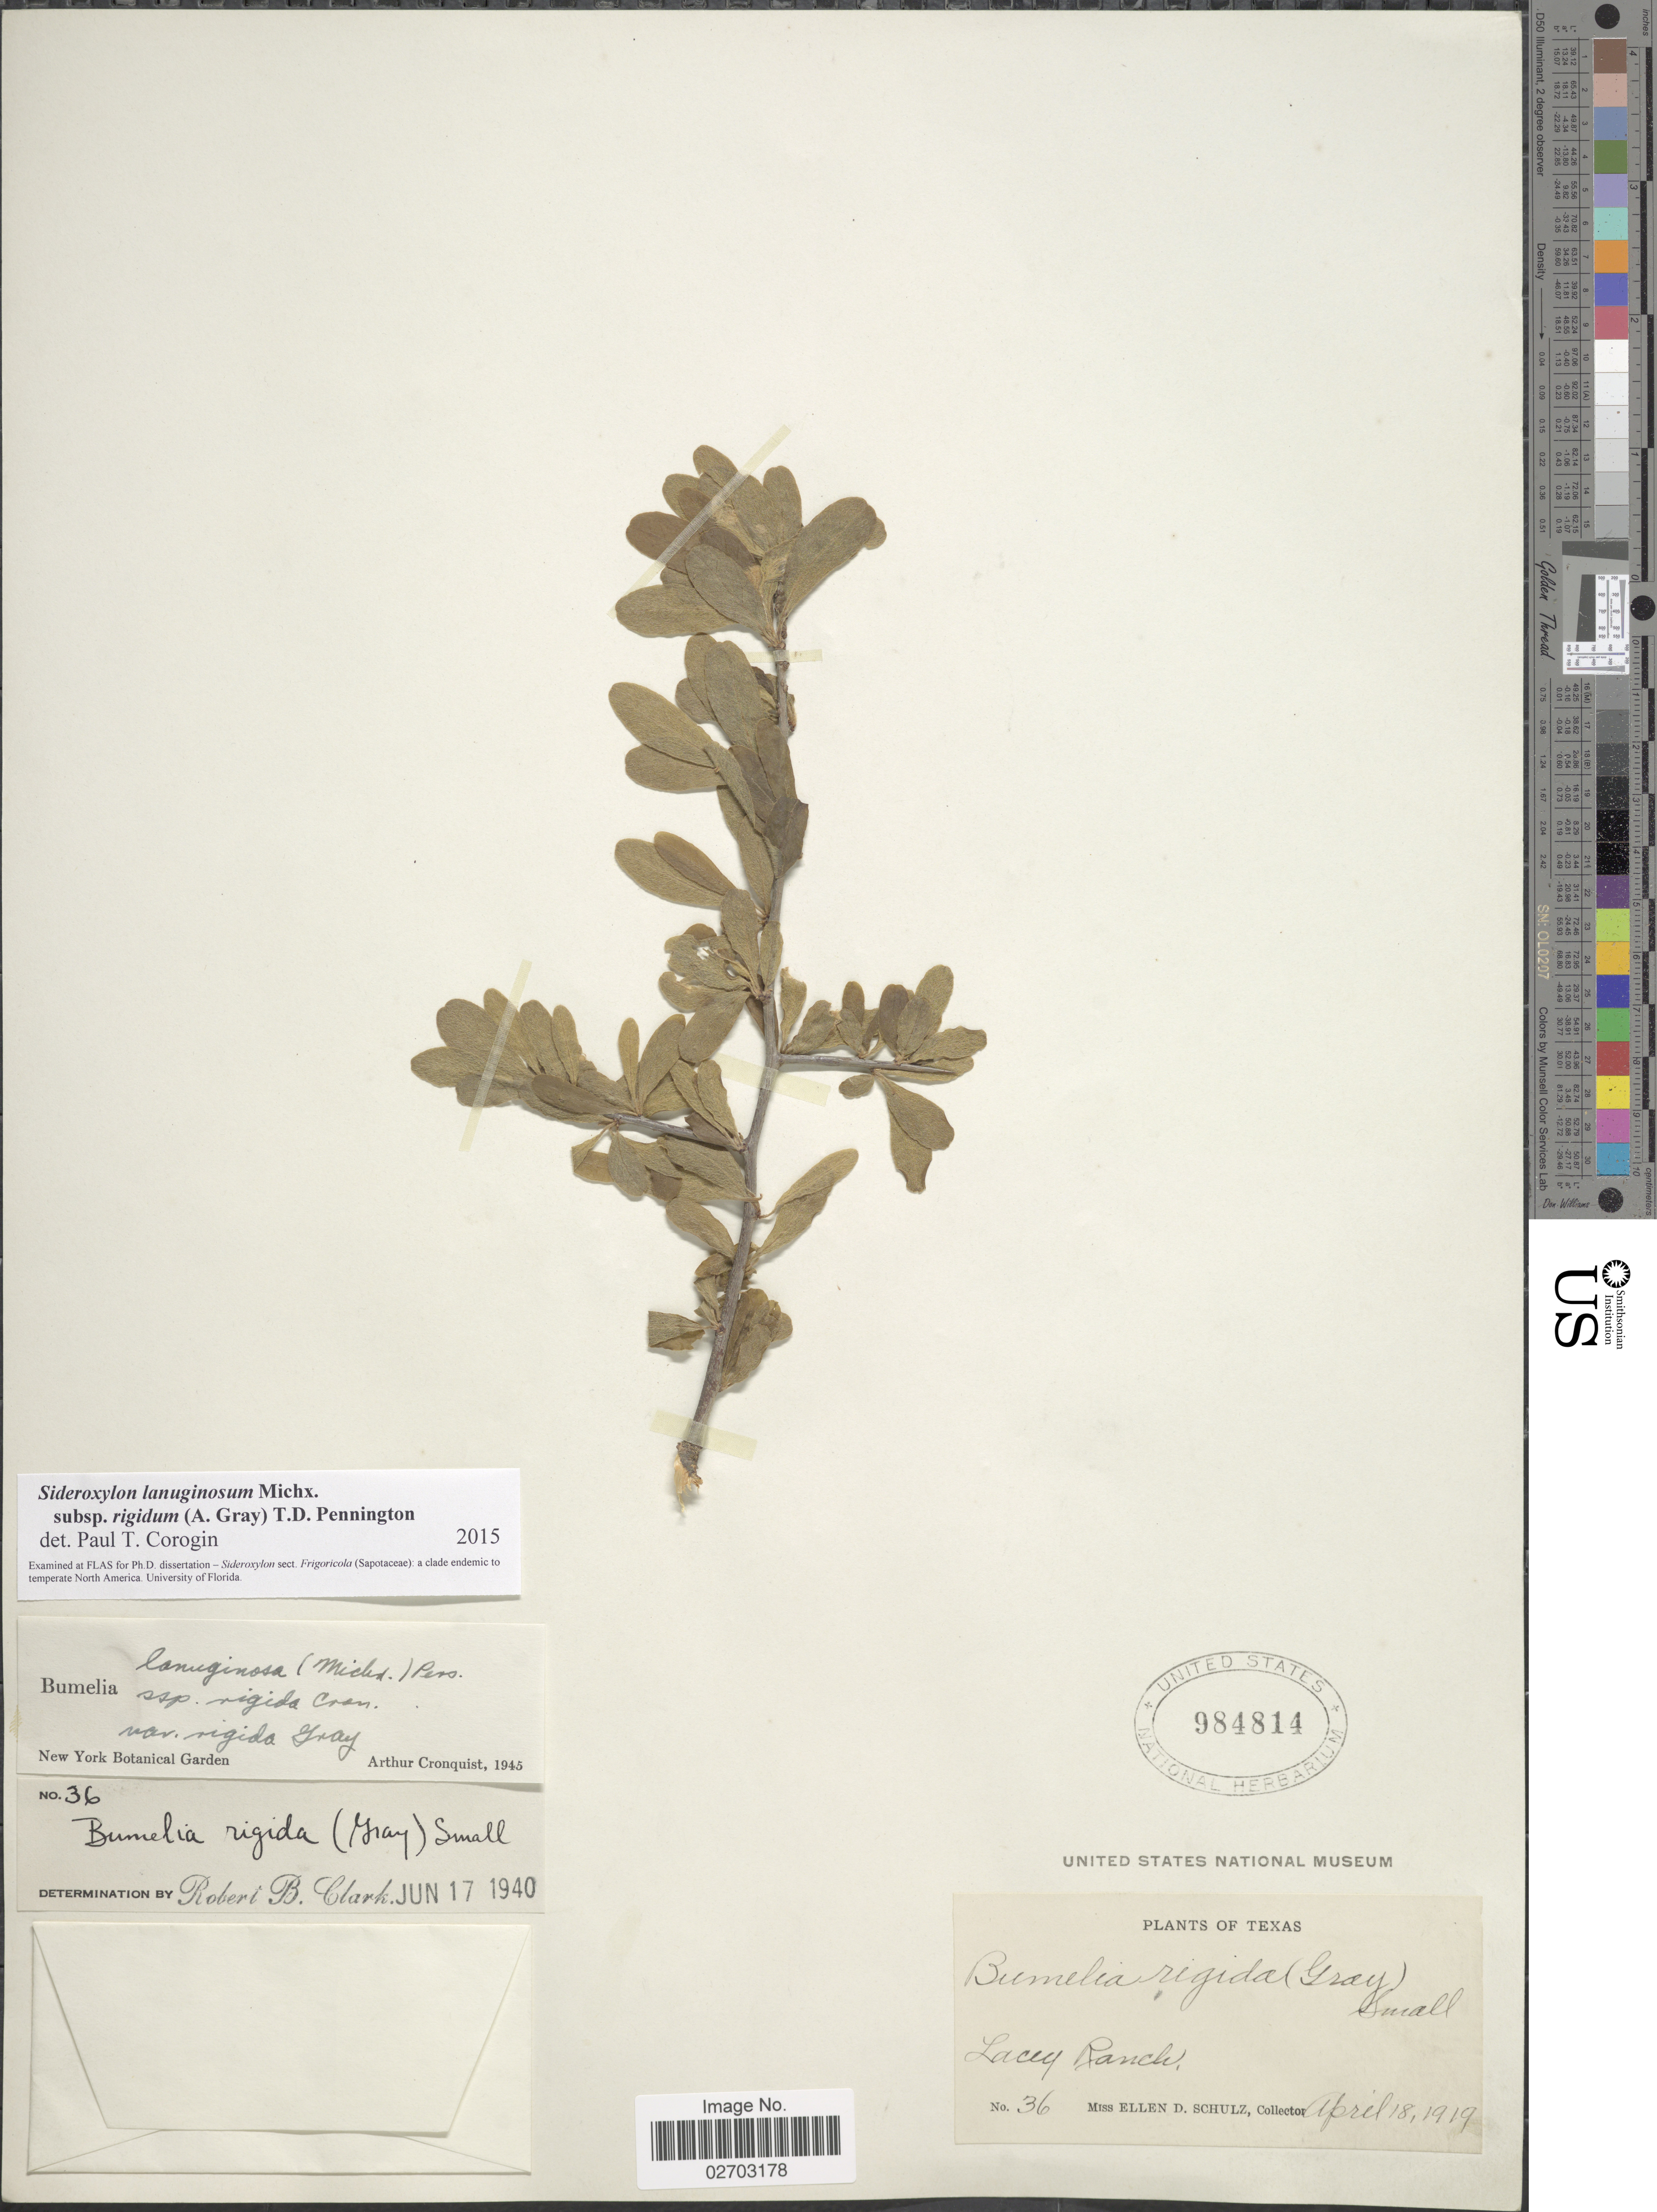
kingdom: Plantae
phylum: Tracheophyta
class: Magnoliopsida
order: Ericales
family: Sapotaceae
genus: Sideroxylon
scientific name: Sideroxylon lanuginosum subsp. rigidum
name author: (A. Gray) T.D. Penn.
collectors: E. D. Schulz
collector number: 36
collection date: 1919-04-18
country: United States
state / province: Texas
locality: Lacey Ranch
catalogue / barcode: US 984814